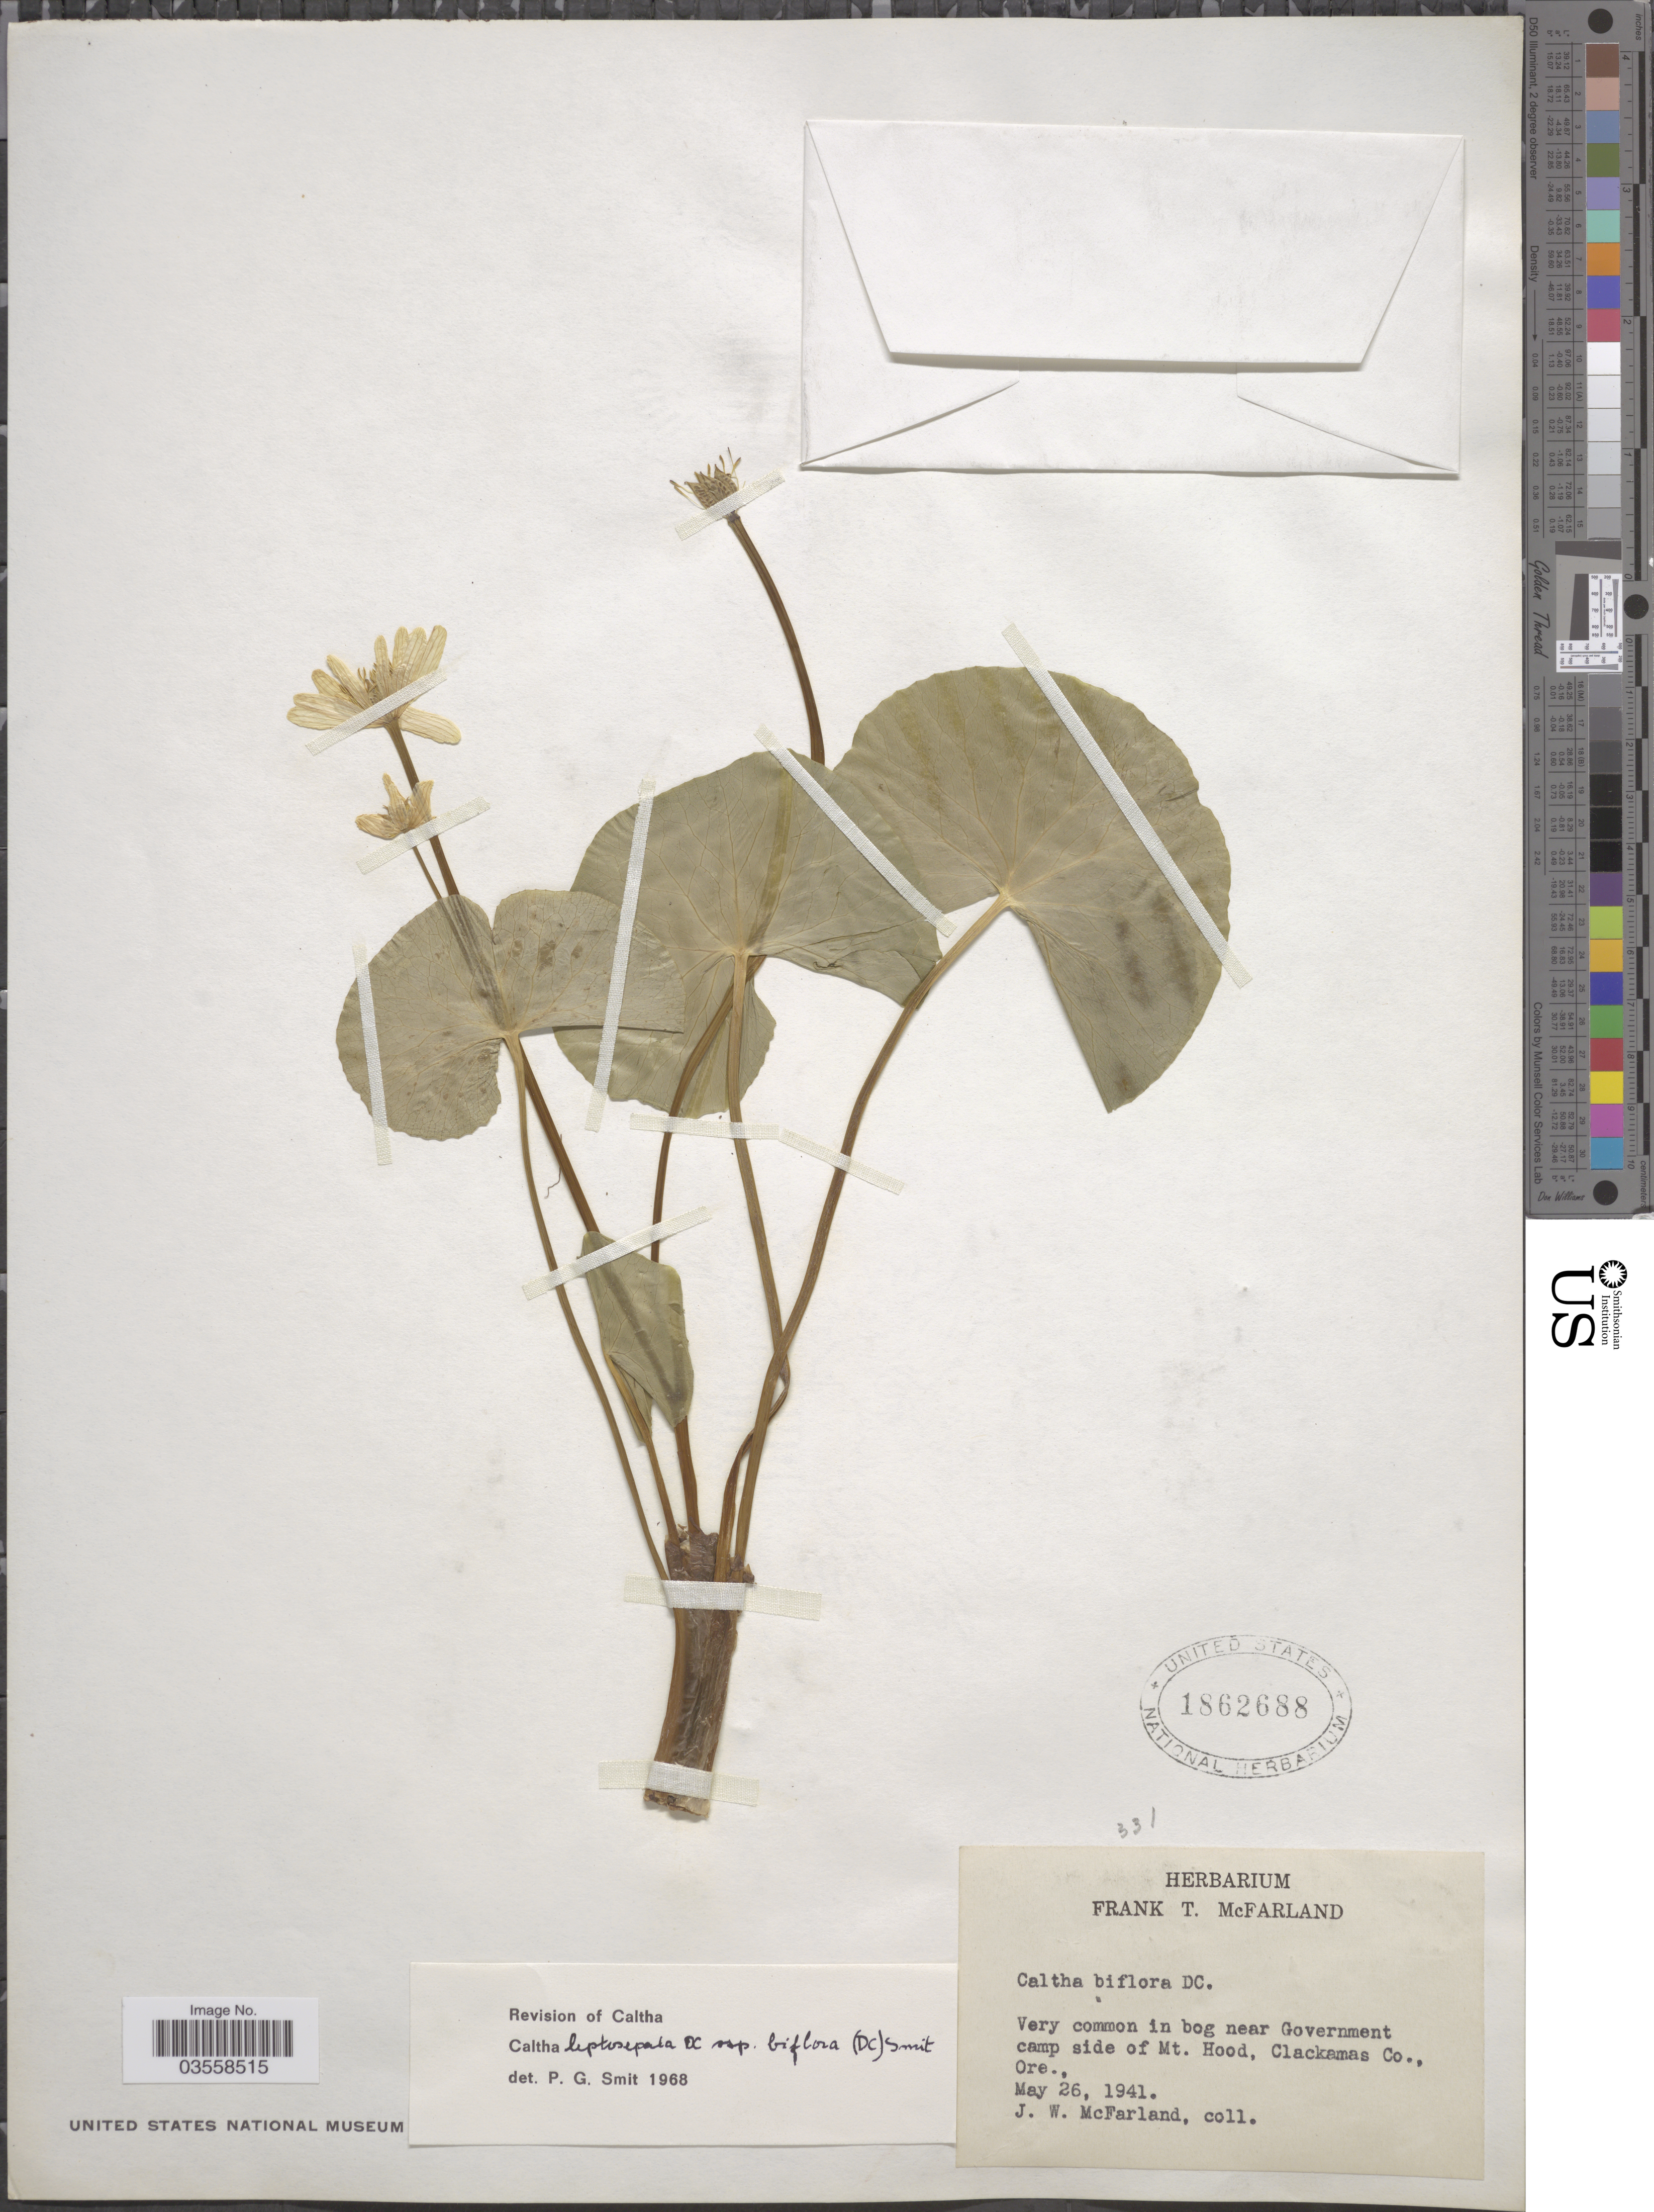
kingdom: Plantae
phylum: Tracheophyta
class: Magnoliopsida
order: Ranunculales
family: Ranunculaceae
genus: Caltha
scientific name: Caltha leptosepala subsp. biflora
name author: DC.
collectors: J. Mcfarland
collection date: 1941-05-26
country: United States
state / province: Oregon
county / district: Clackamas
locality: Very common in bog near Government camp side of Mt. Hood, Clackamas Co.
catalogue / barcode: US 1862688